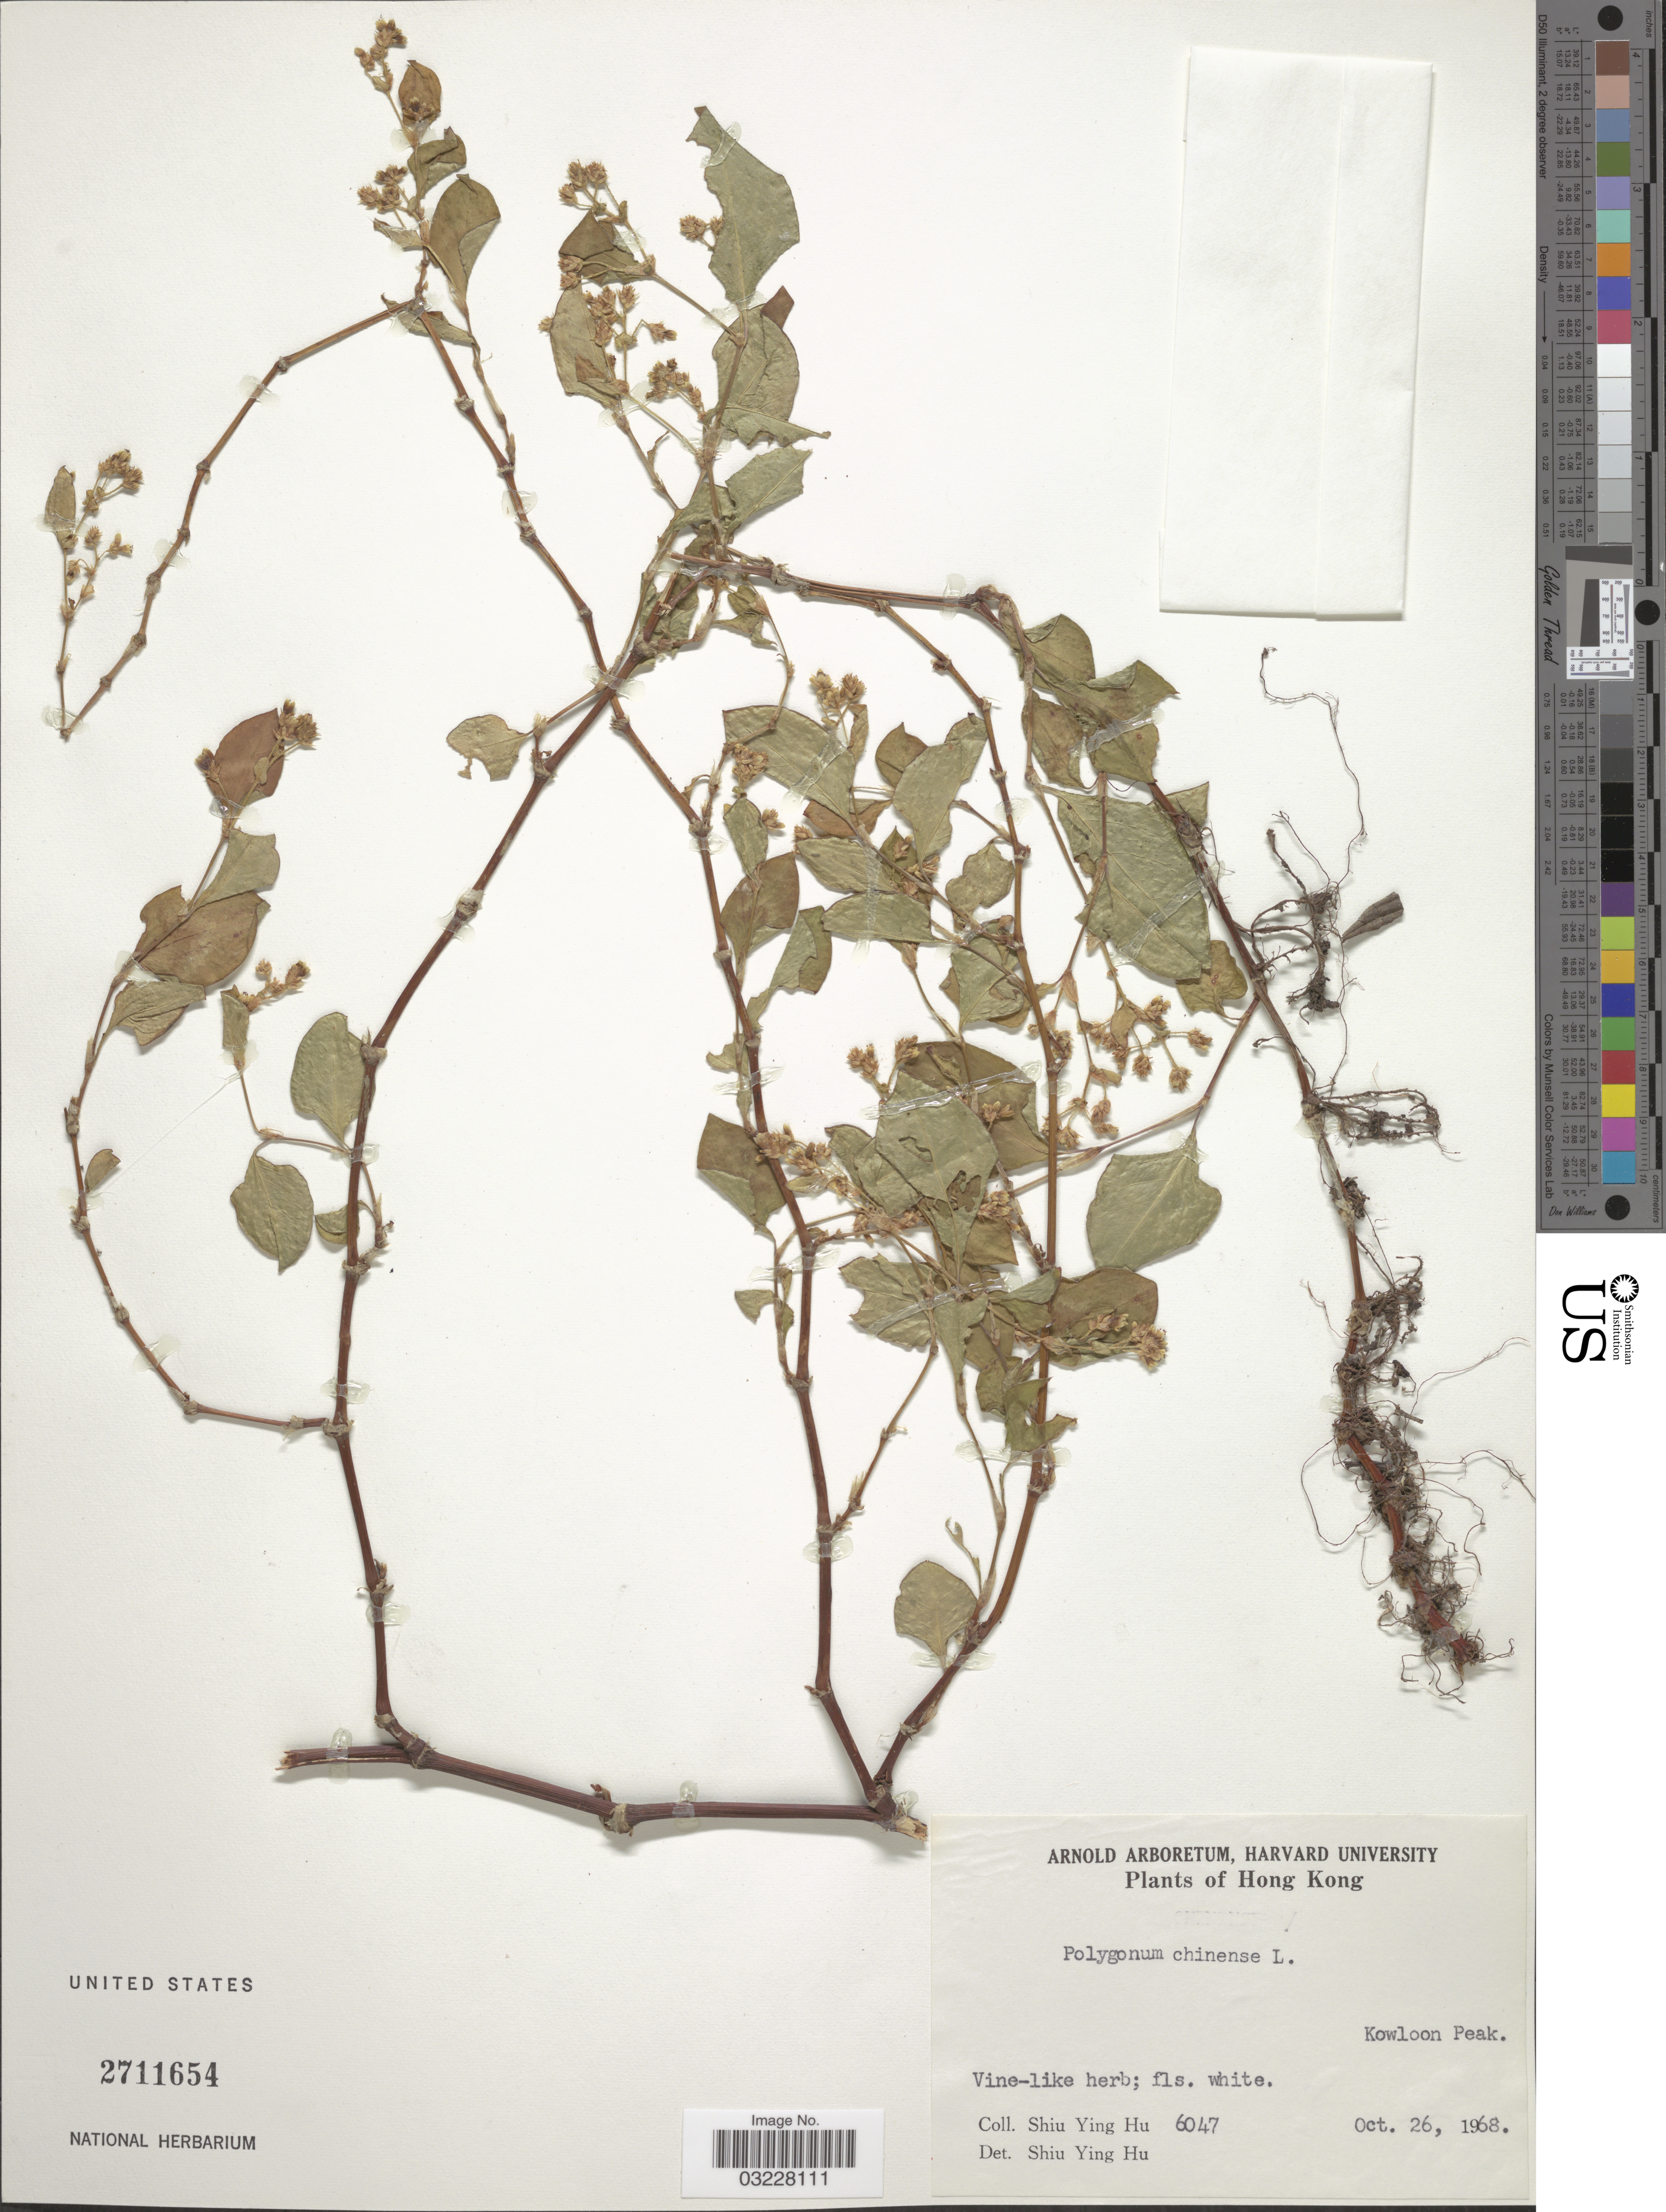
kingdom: Plantae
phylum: Tracheophyta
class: Magnoliopsida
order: Caryophyllales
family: Polygonaceae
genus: Polygonum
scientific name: Polygonum chinense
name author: L.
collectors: S. Y. Hu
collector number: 6047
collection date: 1968-10-26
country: China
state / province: Hong Kong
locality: Kowloon Peak.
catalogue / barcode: US 2711654